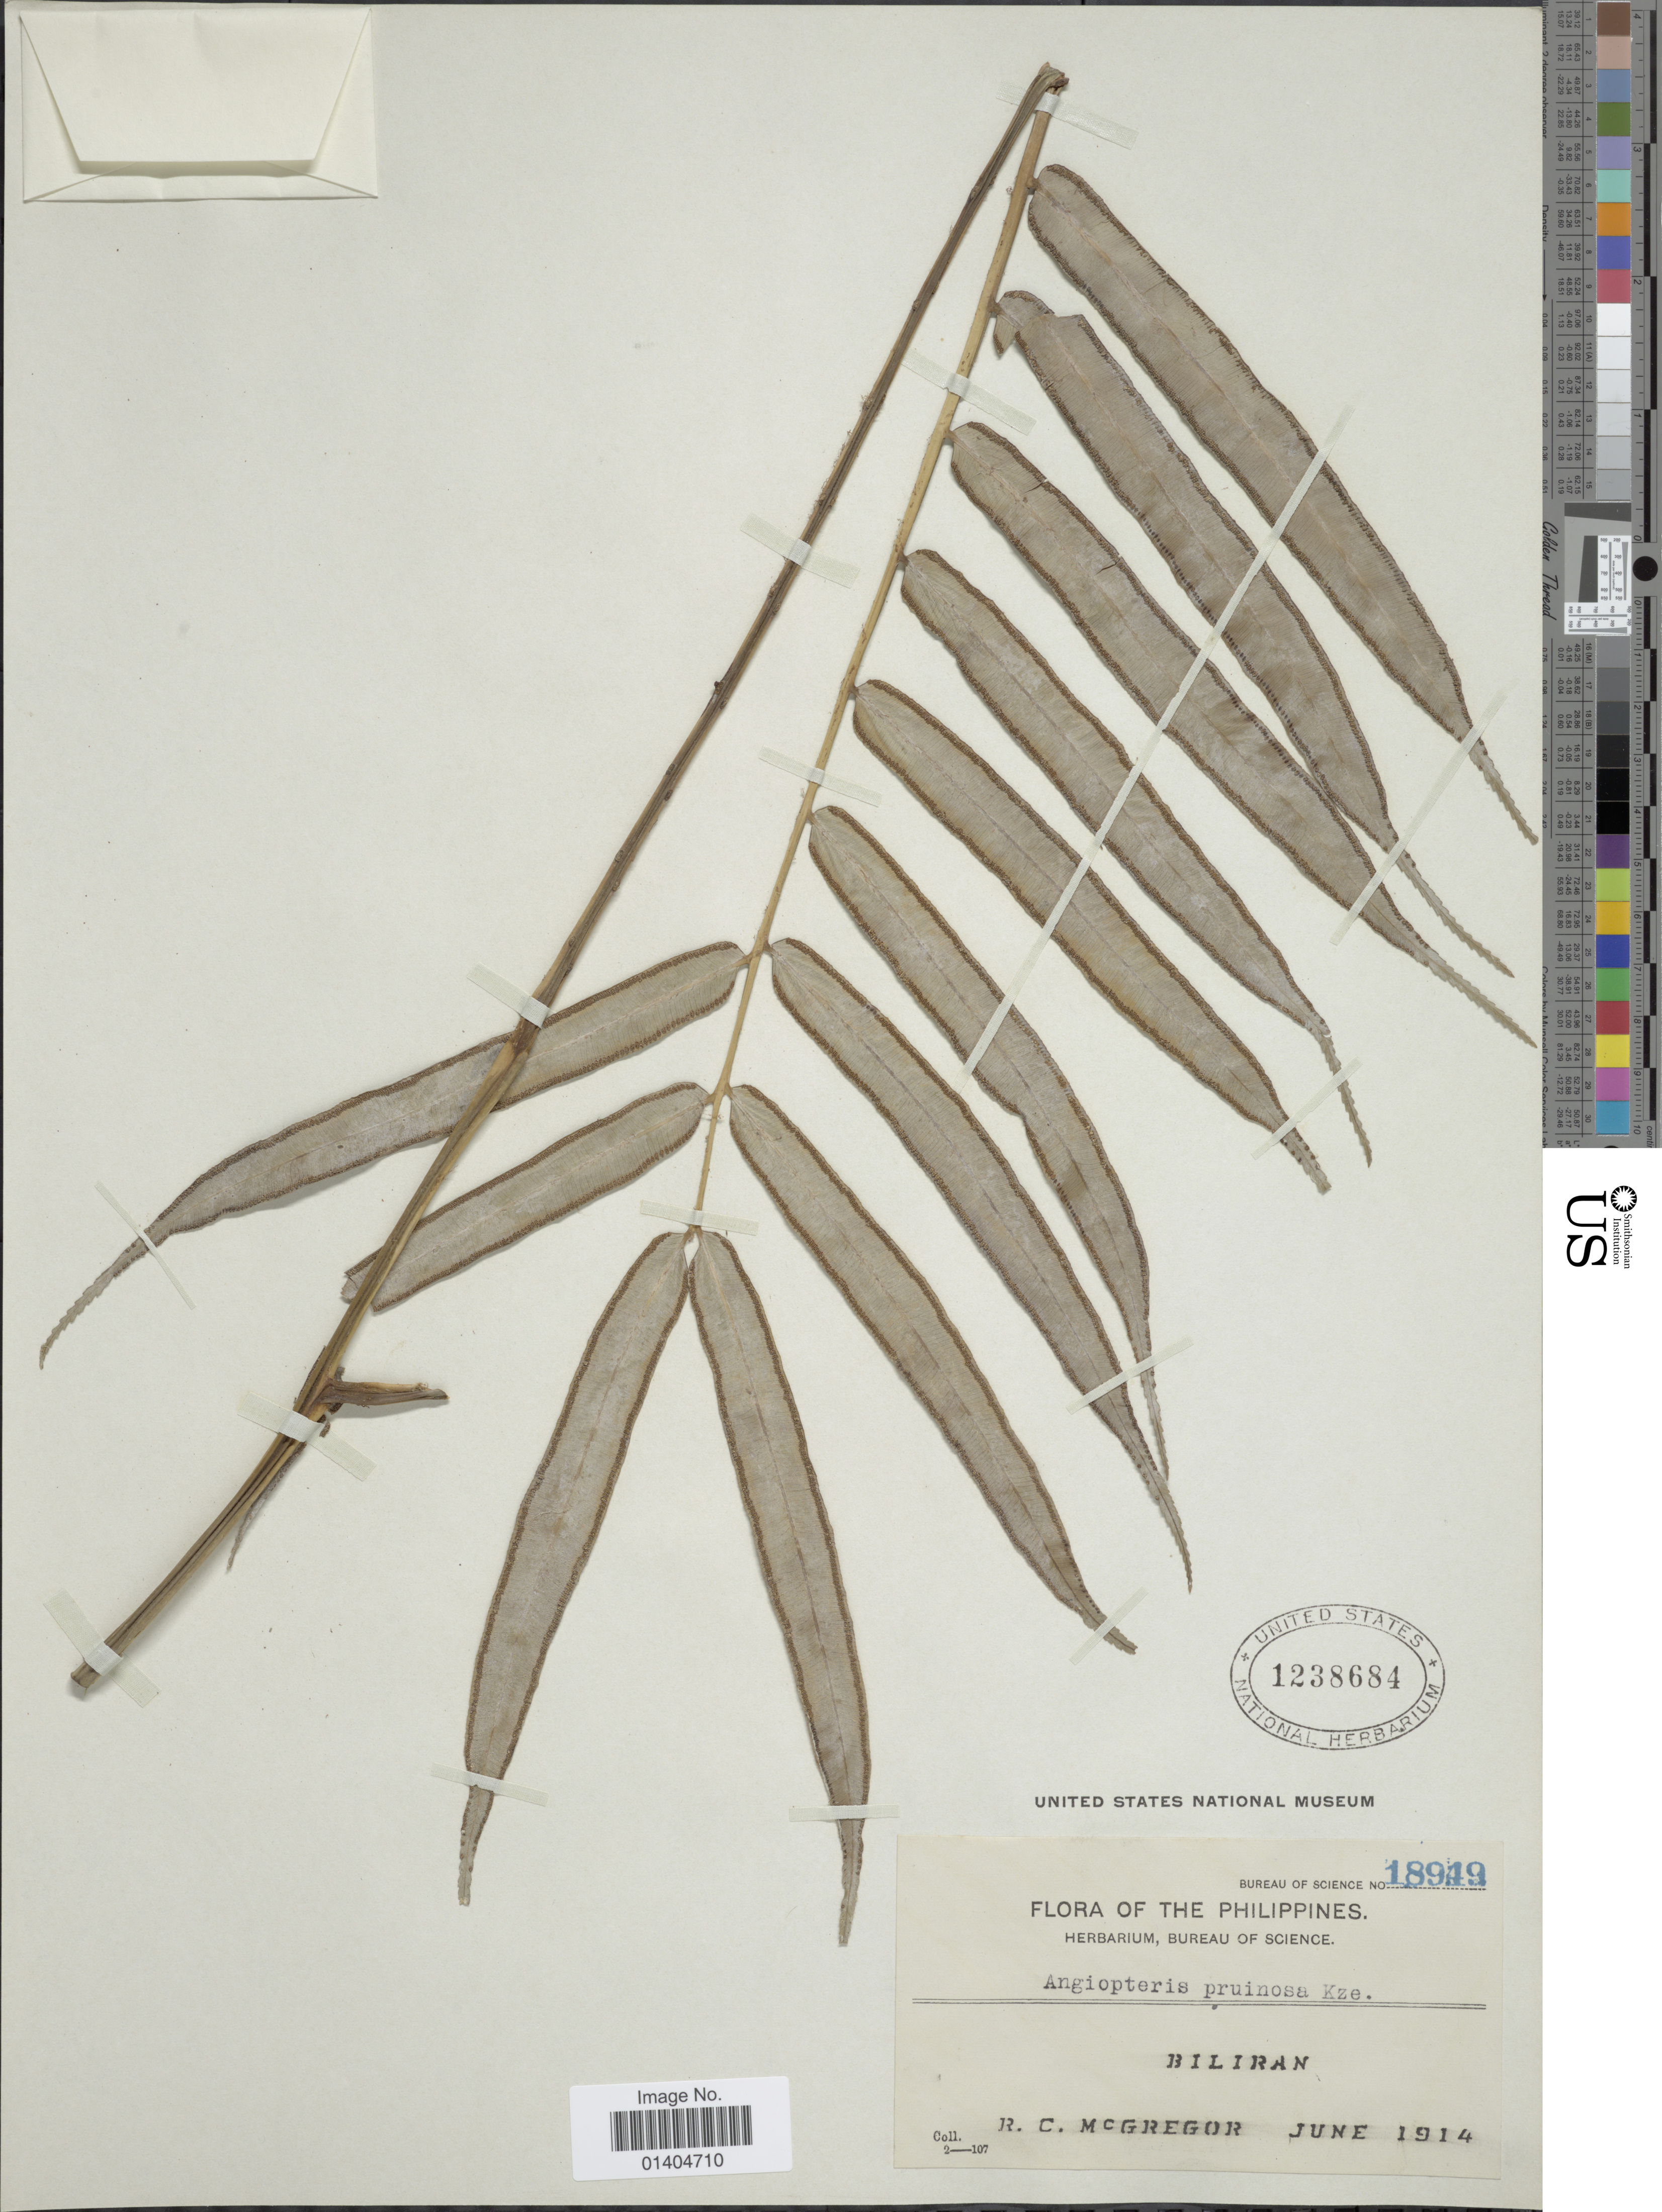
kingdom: Plantae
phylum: Tracheophyta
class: Polypodiopsida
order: Marattiales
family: Marattiaceae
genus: Angiopteris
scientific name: Angiopteris pruinosa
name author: Kunze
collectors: R. C. McGregor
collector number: Bureau of Science 18949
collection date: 1914-06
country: Philippines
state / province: Eastern Visayas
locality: The Philippines, Biliran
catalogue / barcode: US 1238684